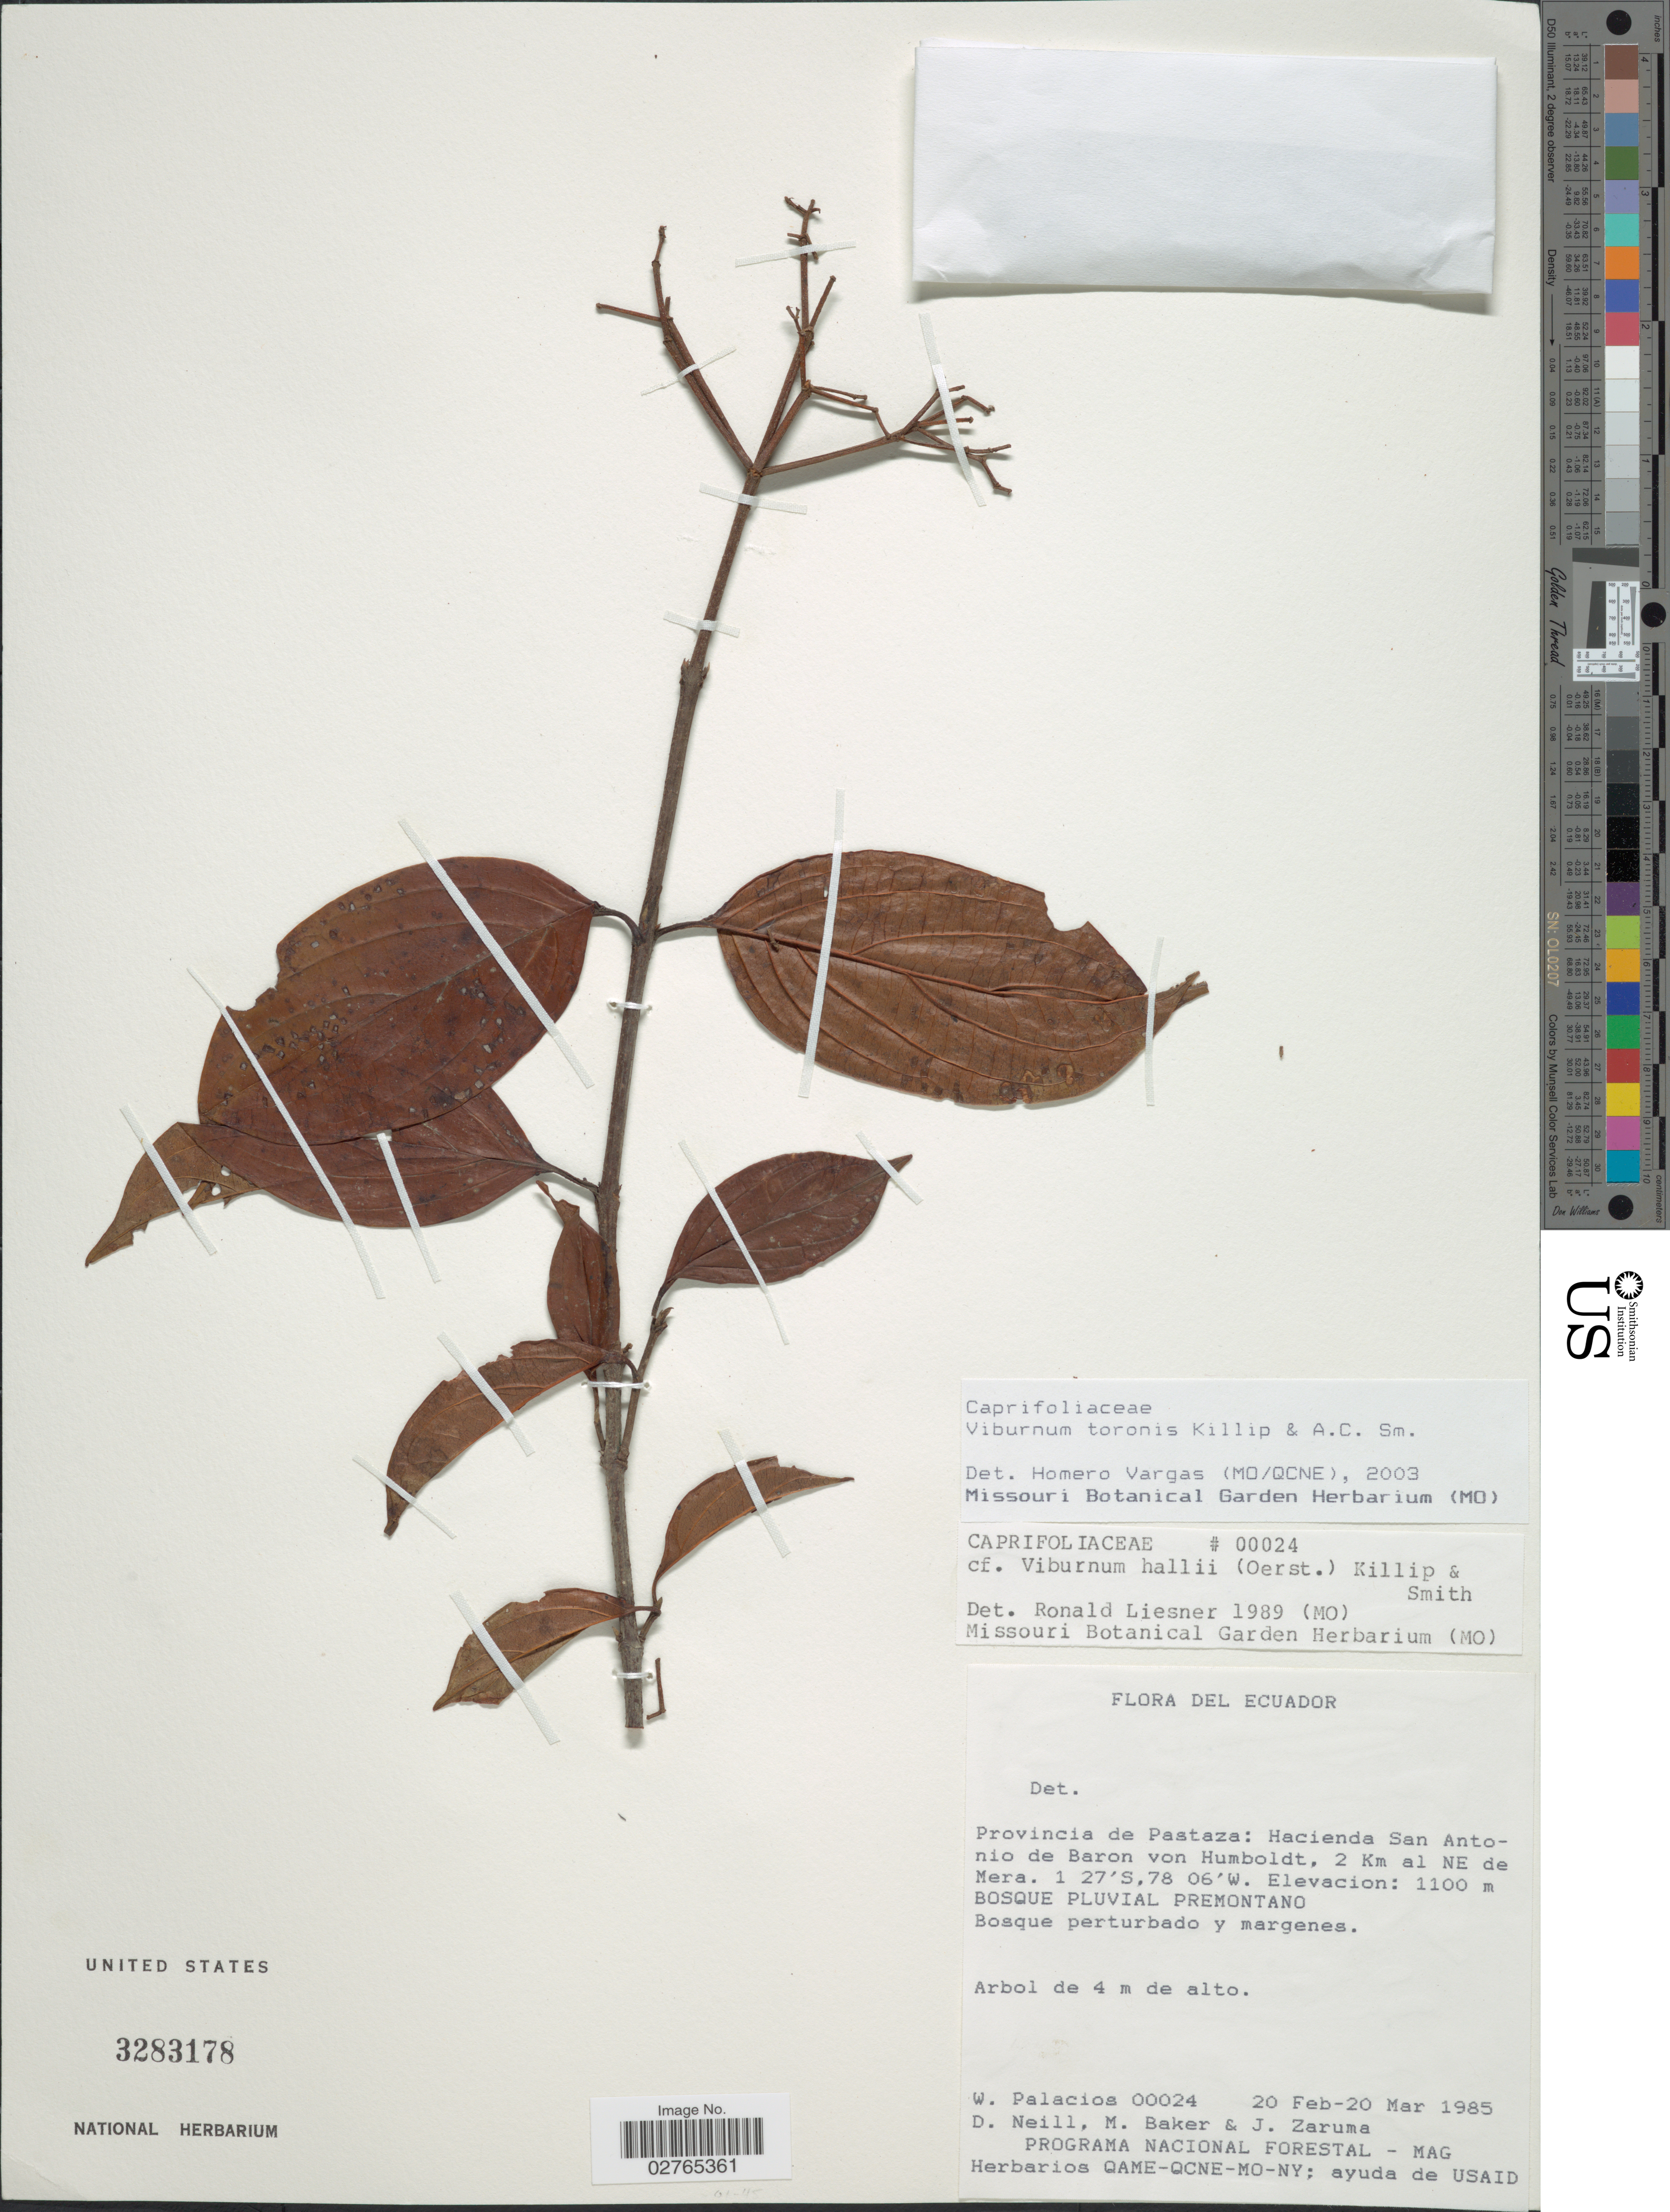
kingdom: Plantae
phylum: Tracheophyta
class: Magnoliopsida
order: Dipsacales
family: Viburnaceae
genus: Viburnum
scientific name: Viburnum toronis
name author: Killip & A.C. Sm.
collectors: W. Palacios, D. Neill, M. Baker & J. Zaruma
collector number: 00024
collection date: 1985-02-20/1985-03-20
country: Ecuador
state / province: Pastaza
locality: Hacienda San Antonio de Baron von Humboldt, 2 Km al NE de Mera.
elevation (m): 1100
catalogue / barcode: US 3283178